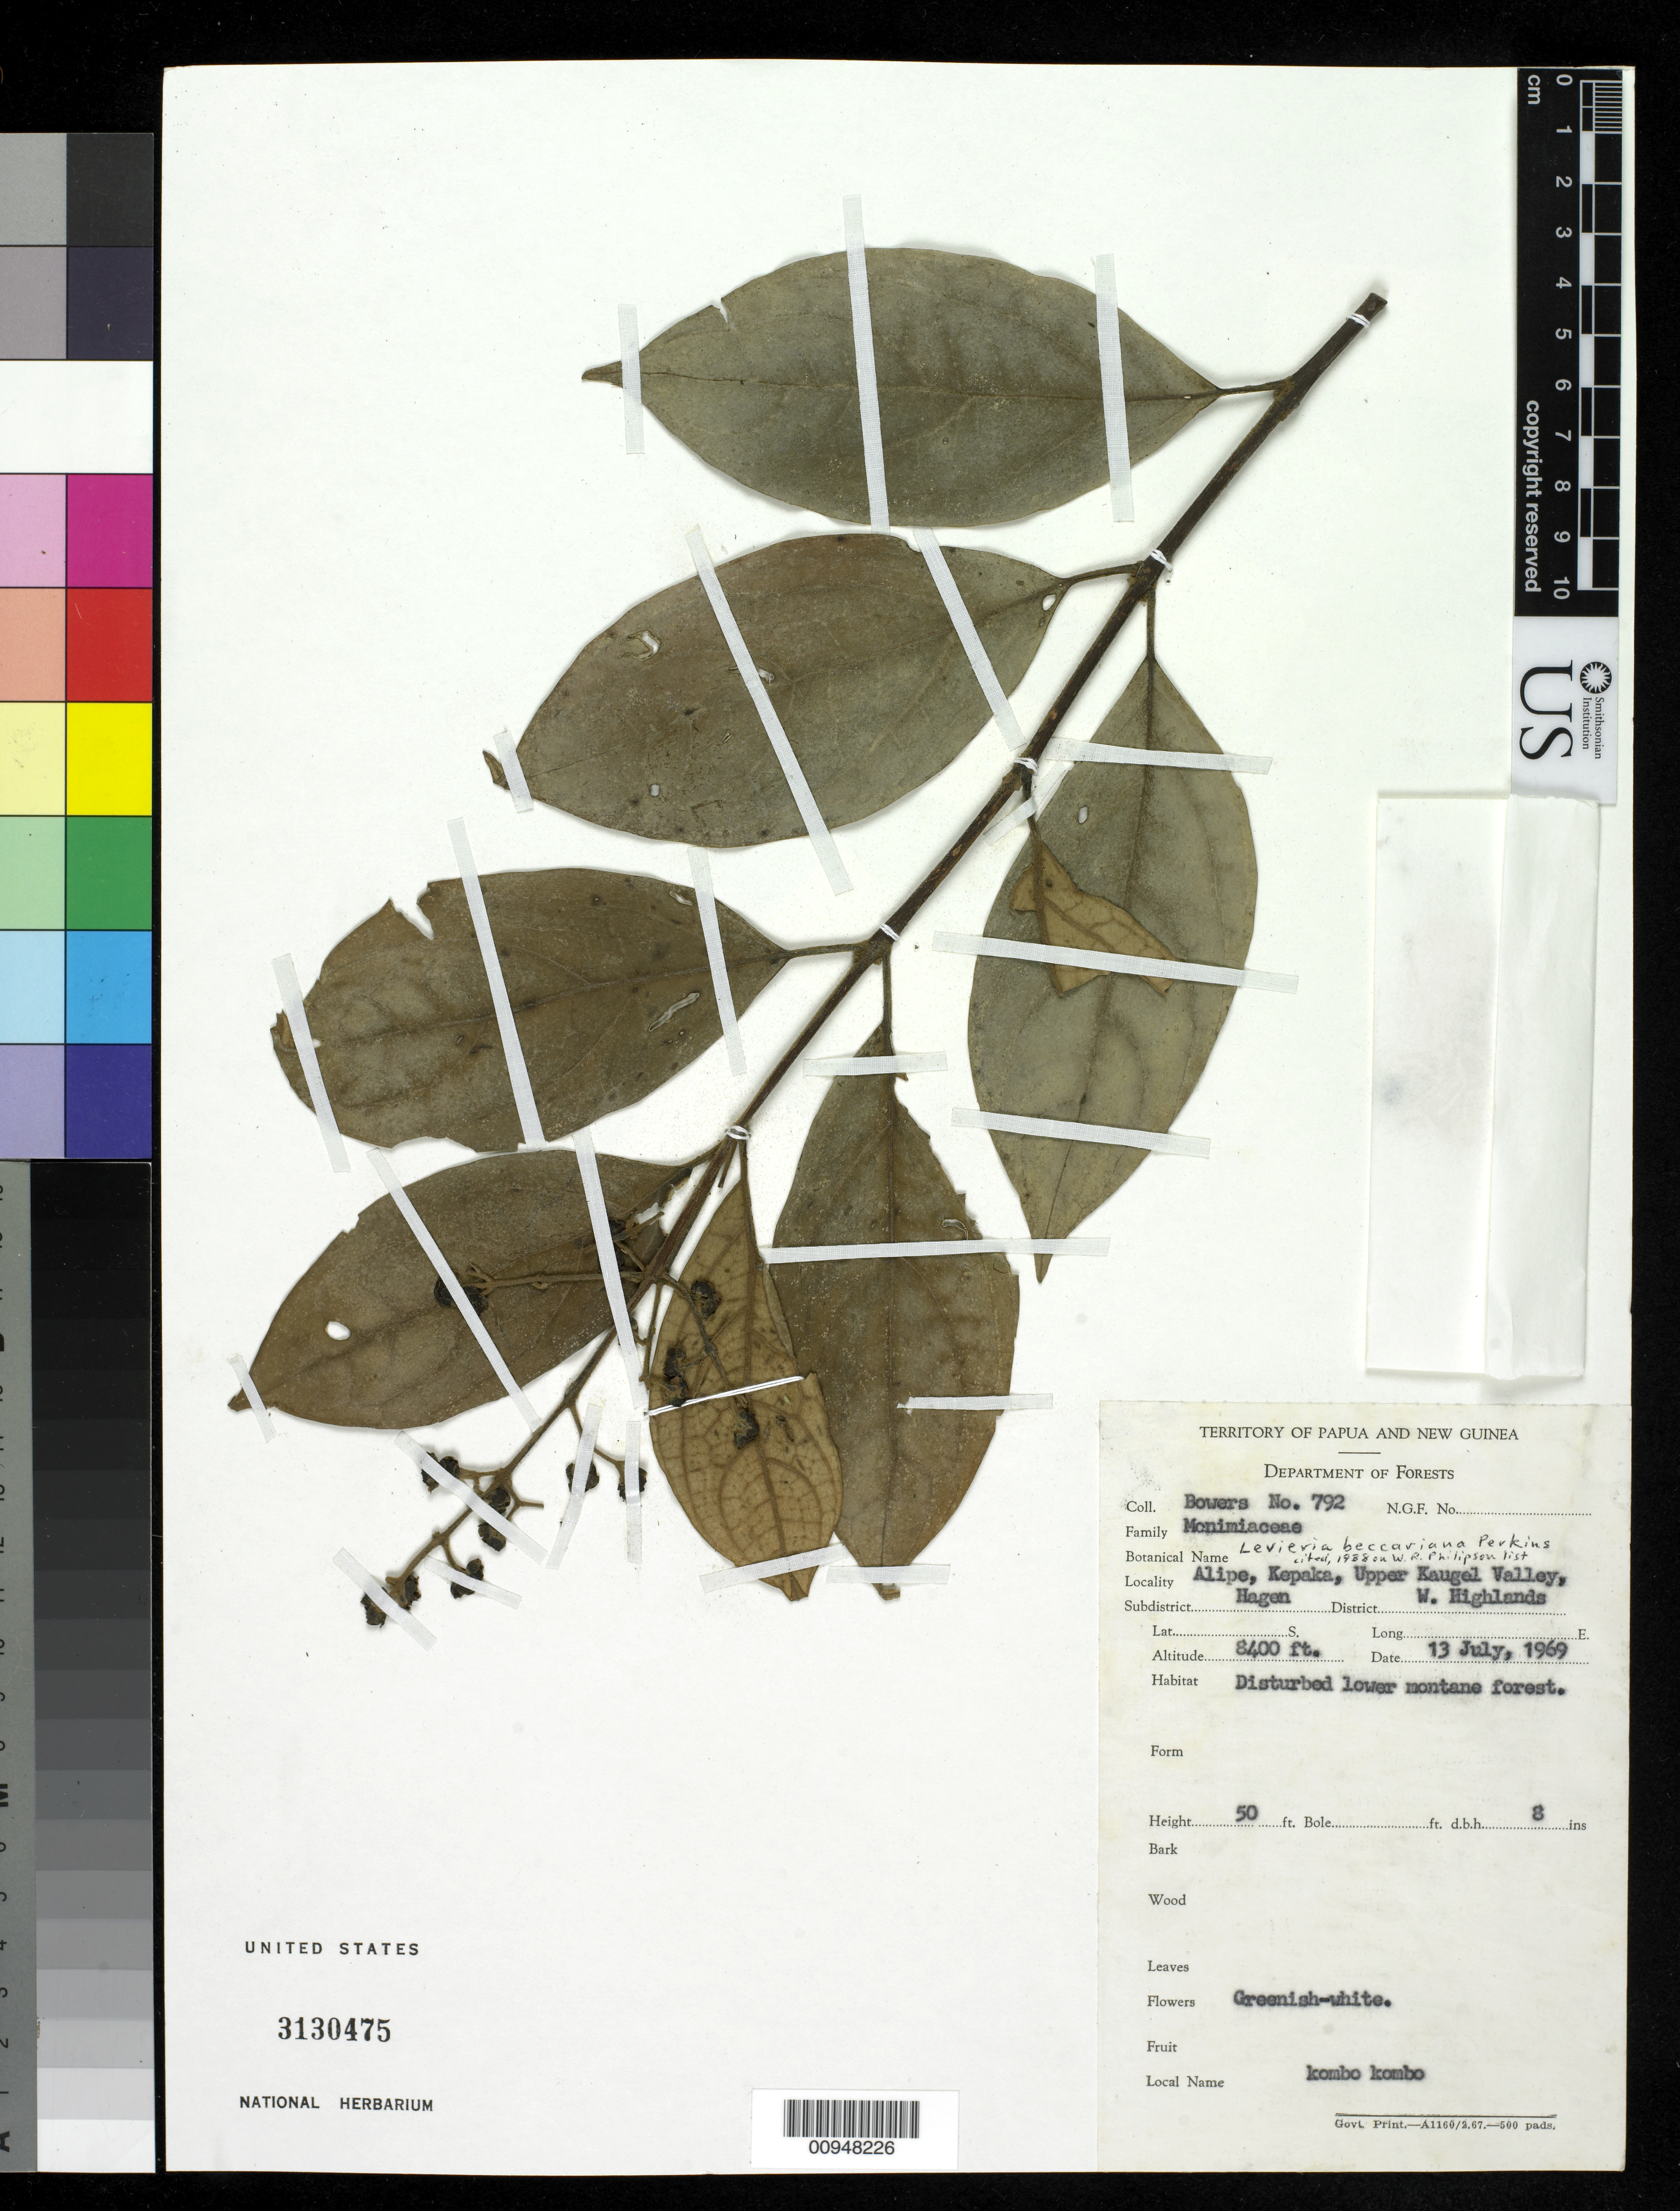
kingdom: Plantae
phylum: Tracheophyta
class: Magnoliopsida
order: Laurales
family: Monimiaceae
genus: Levieria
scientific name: Levieria beccariana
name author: Perk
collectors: N. Bowers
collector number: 792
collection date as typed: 13 Jul 1969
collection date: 1969-07-13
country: Papua New Guinea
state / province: Western Highlands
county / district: Mount Hagen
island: New Guinea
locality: Alipe, Kepaka, Upper Kaugel Valley.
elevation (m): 2560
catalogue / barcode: US 3130475